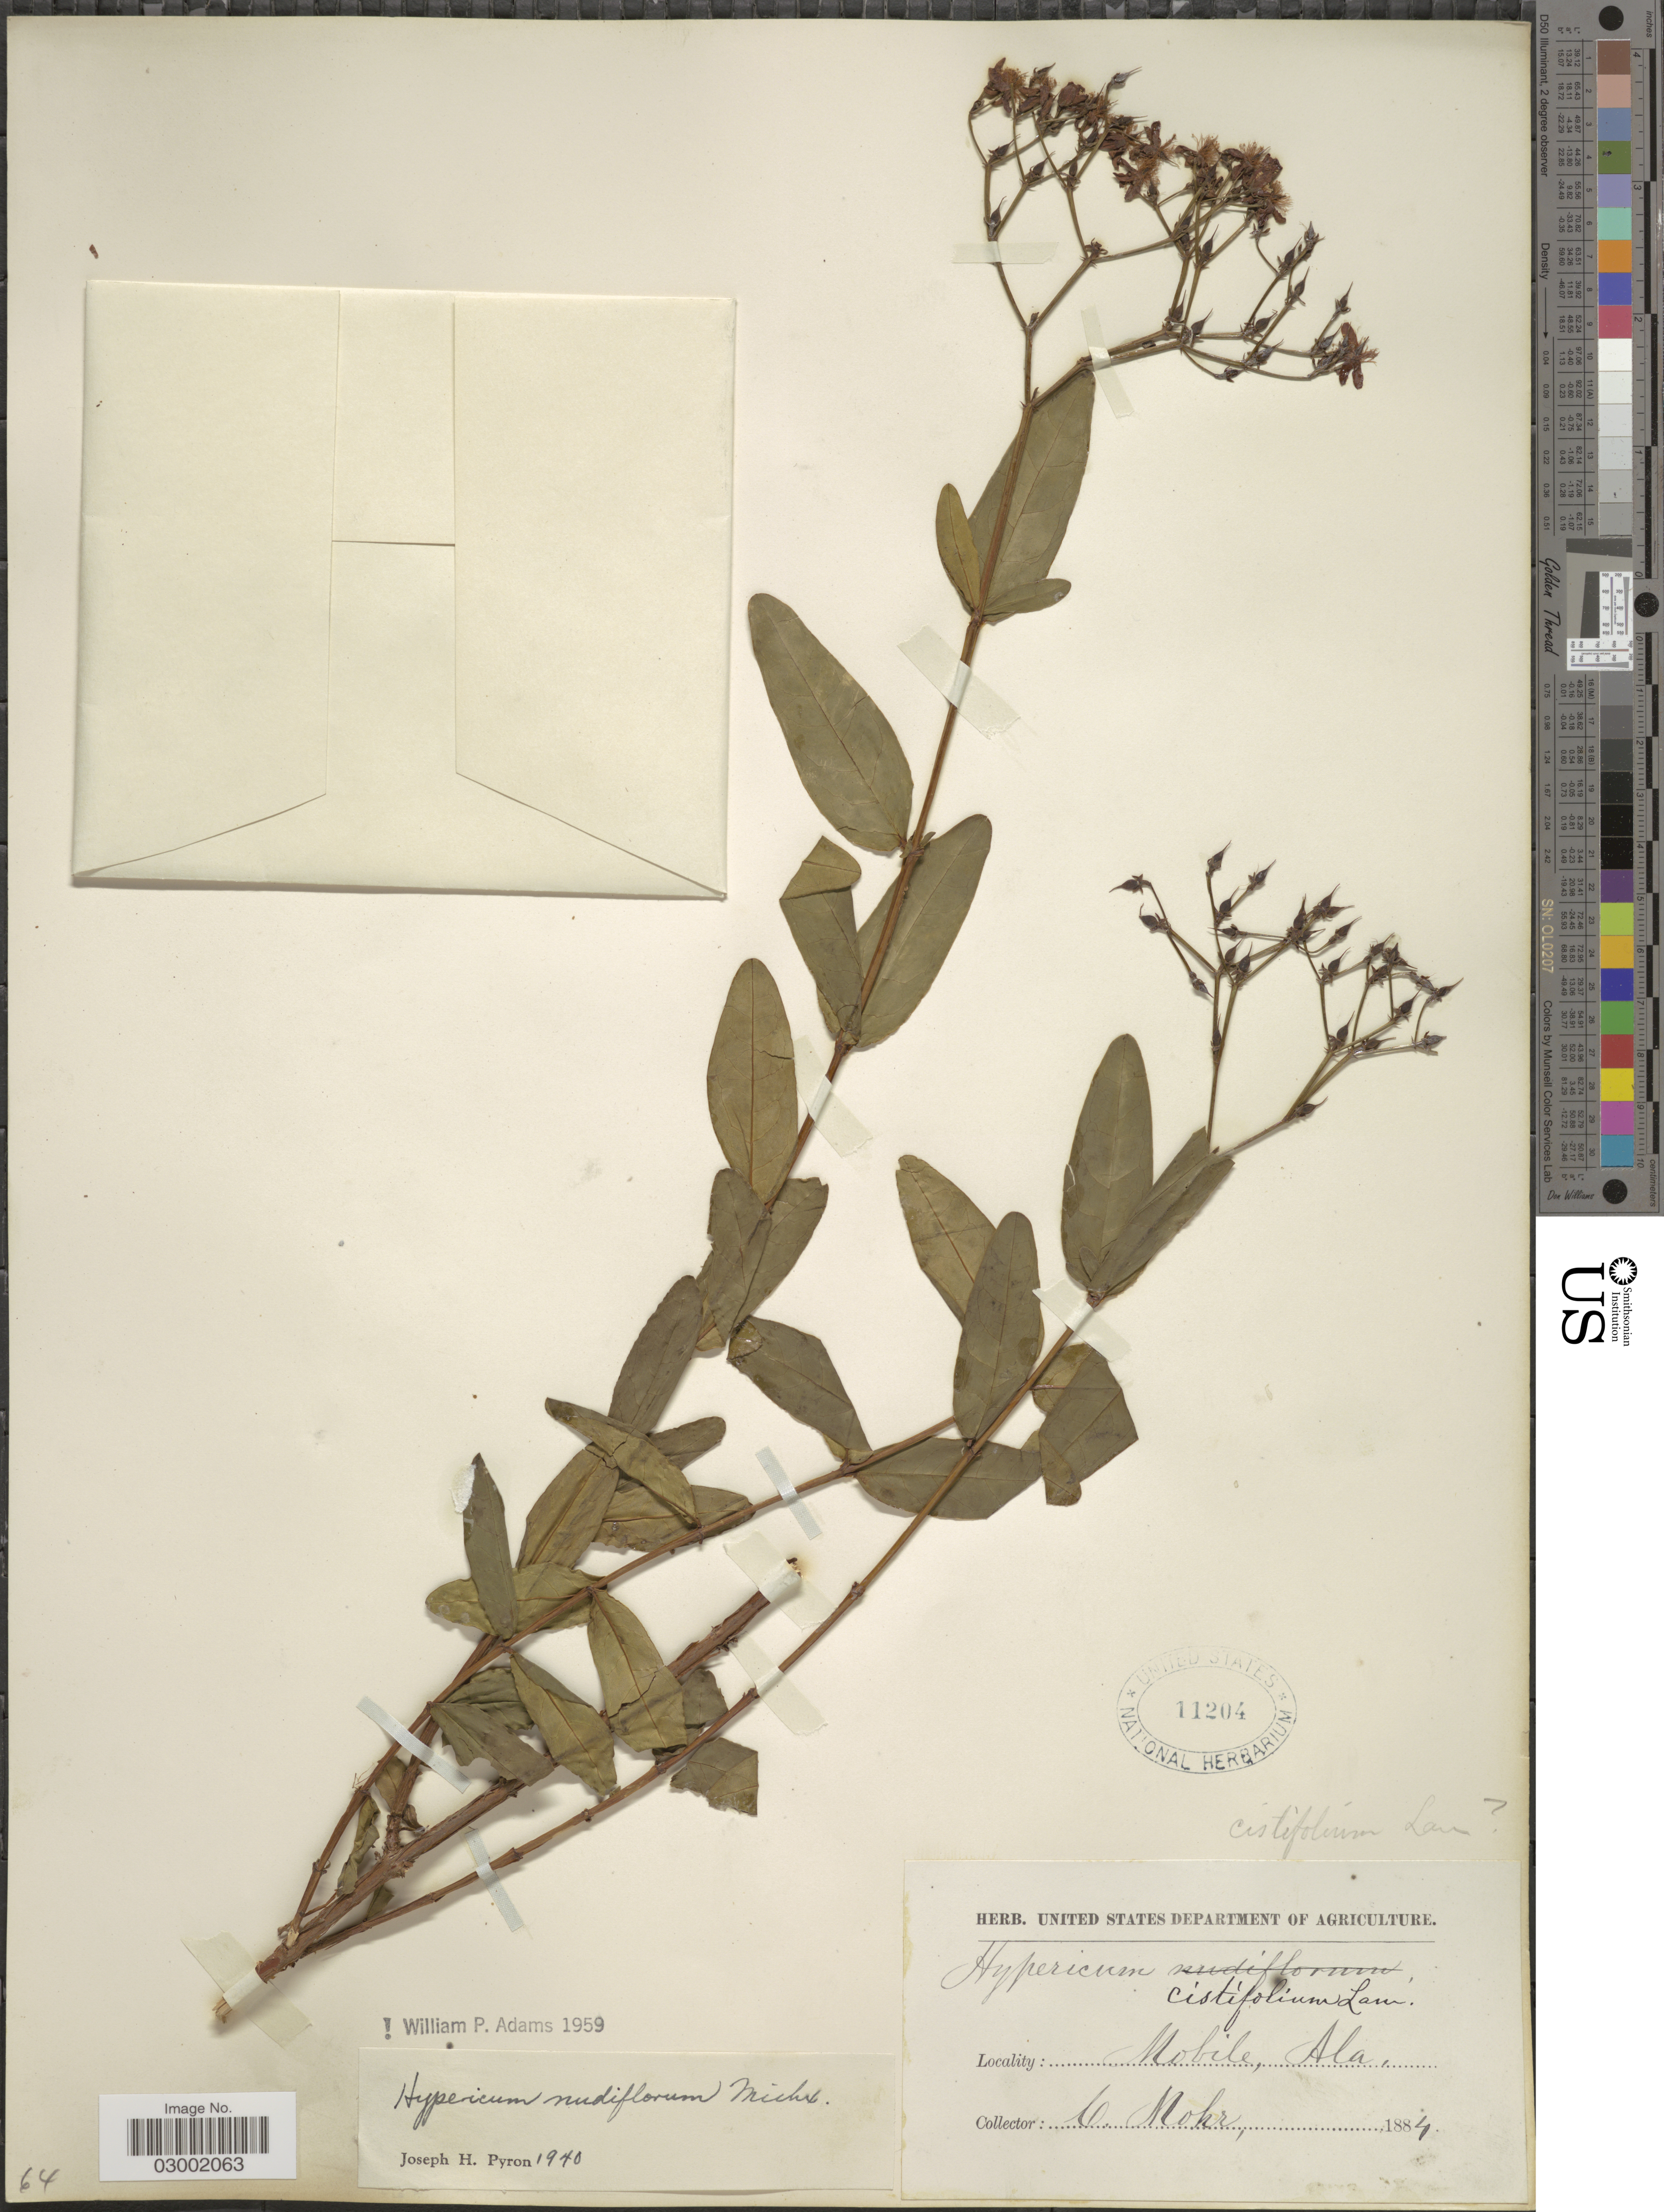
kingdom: Plantae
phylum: Tracheophyta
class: Magnoliopsida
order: Malpighiales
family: Hypericaceae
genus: Hypericum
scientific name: Hypericum nudiflorum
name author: Michx. ex Willd.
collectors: C. T. Mohr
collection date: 1884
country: United States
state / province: Alabama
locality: Mobile, Ala.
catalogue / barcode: US 11204